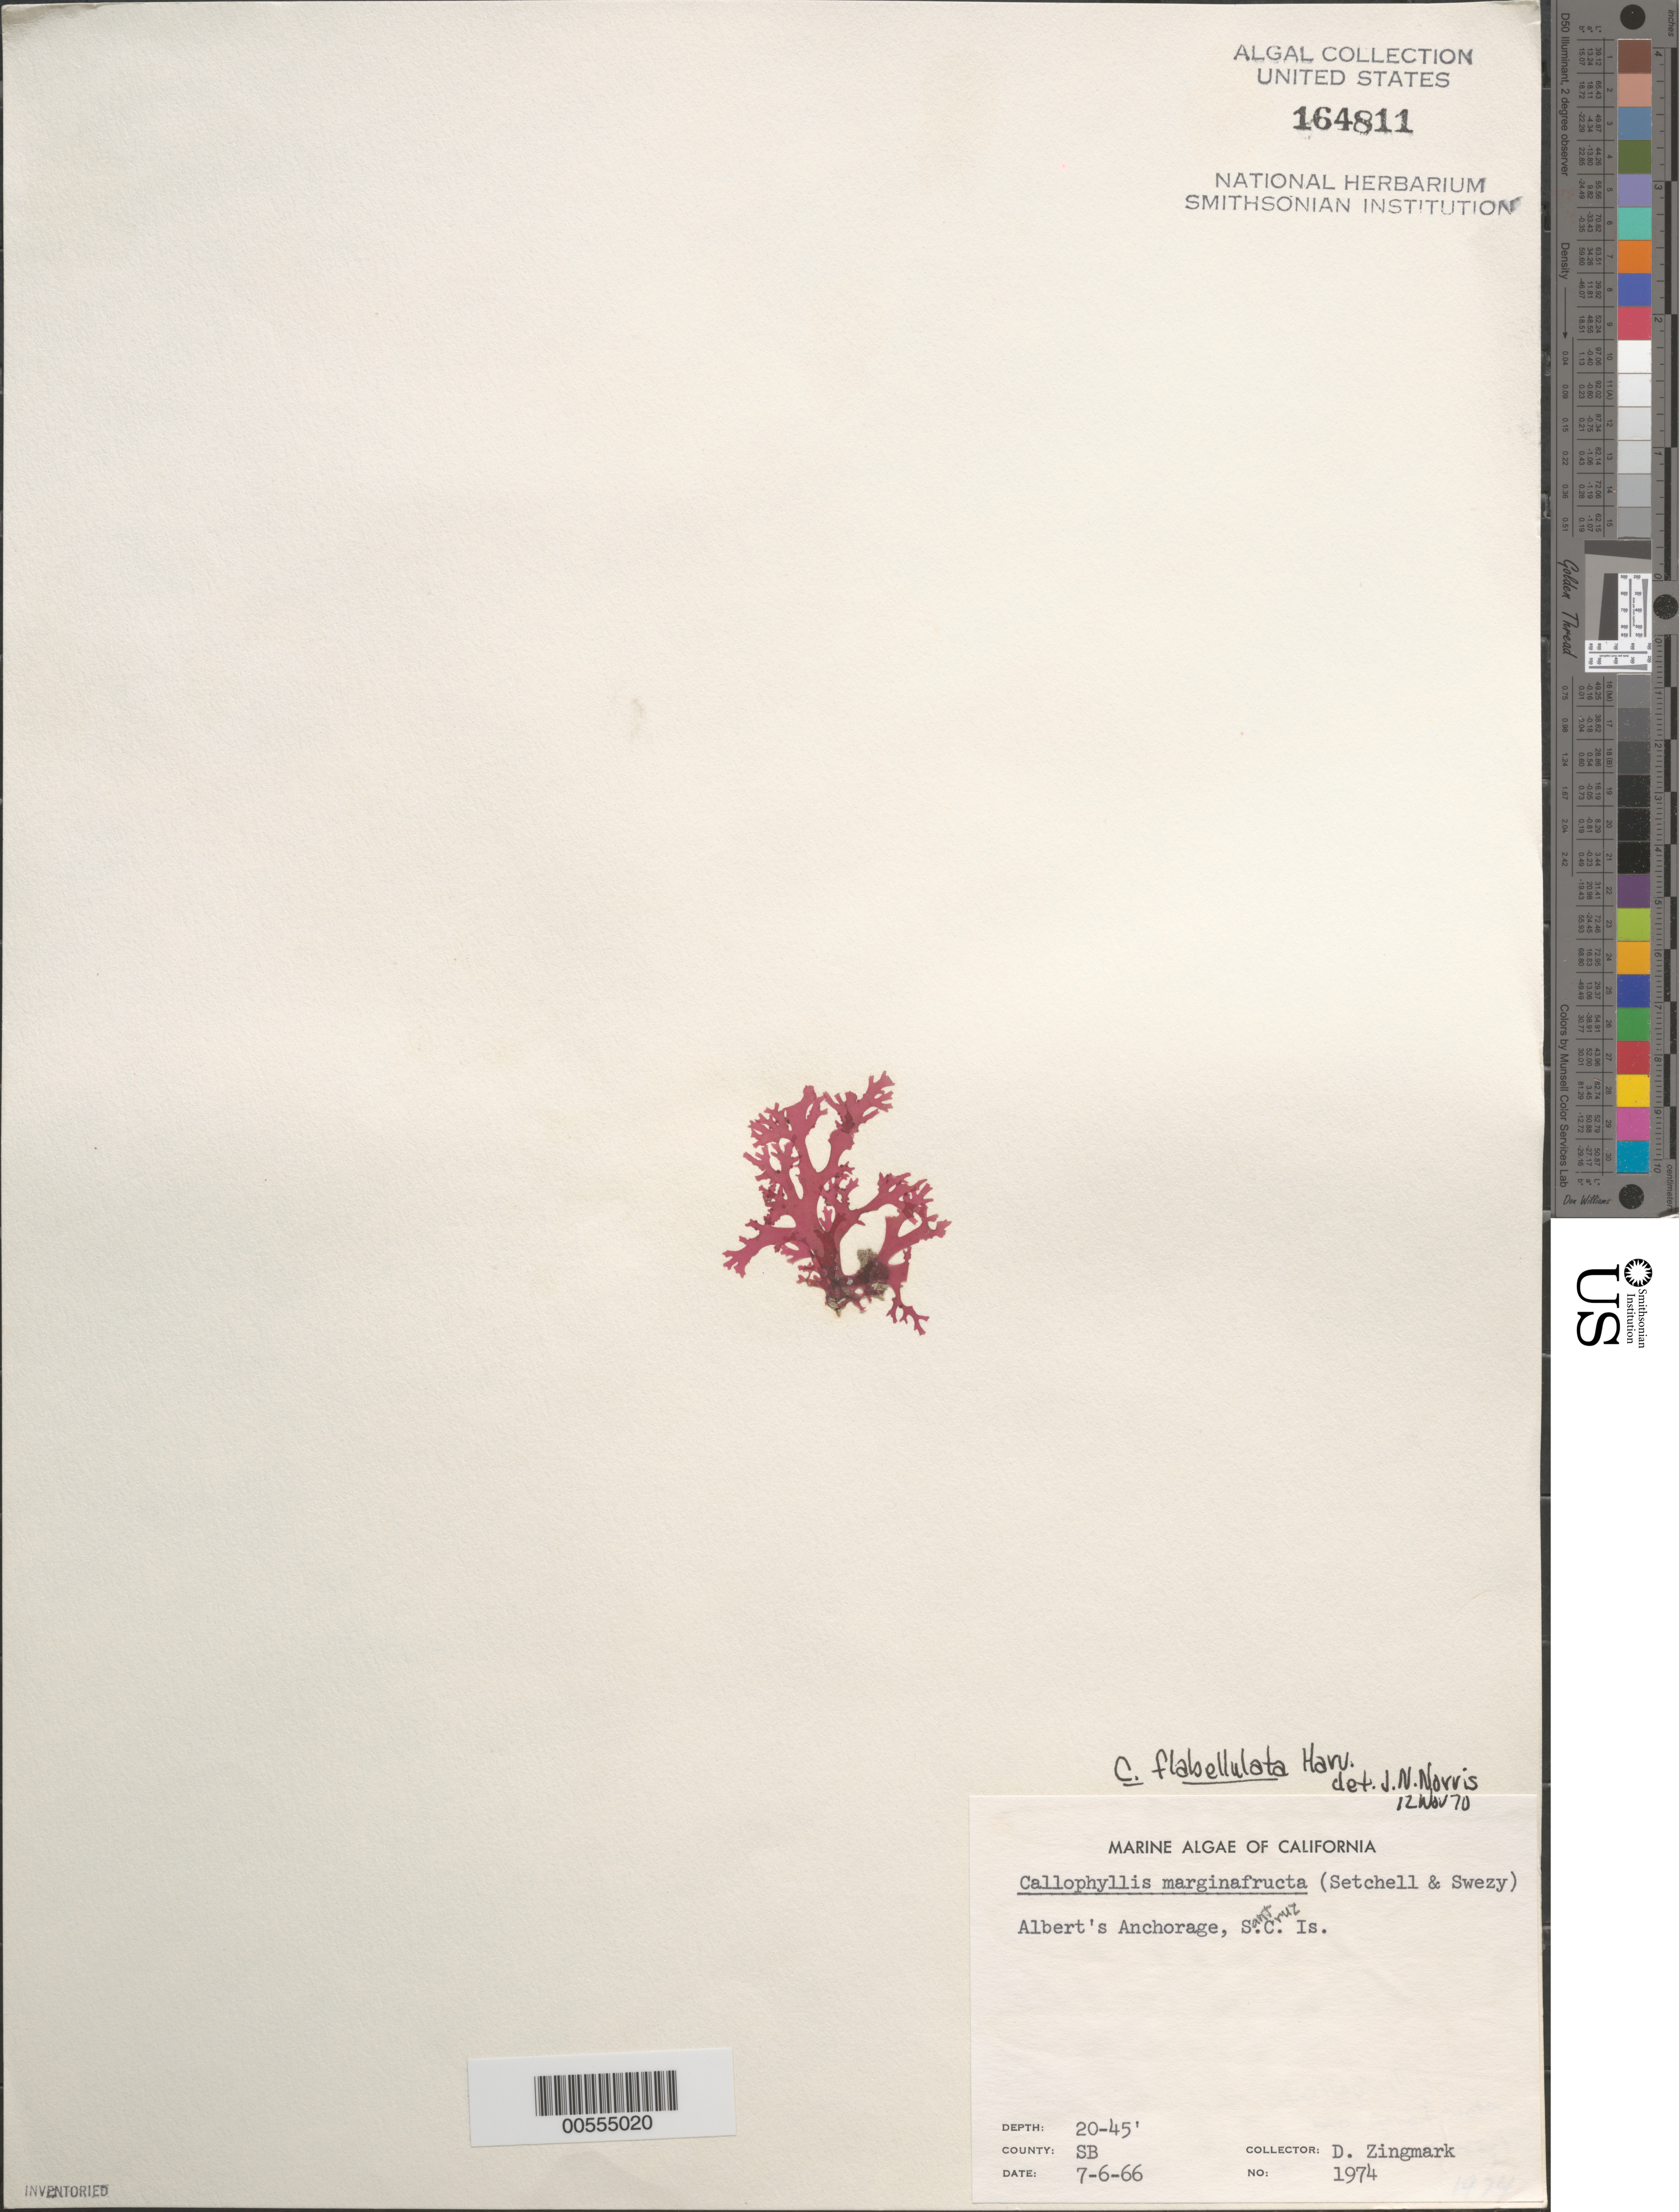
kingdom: Plantae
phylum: Rhodophyta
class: Florideophyceae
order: Gigartinales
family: Kallymeniaceae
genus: Callophyllis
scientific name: Callophyllis flabellulata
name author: Harv.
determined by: Norris, James N.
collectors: R. Zingmark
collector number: Neushul 1974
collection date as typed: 06 Jul 1966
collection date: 1966-07-06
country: United States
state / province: California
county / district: Santa Barbara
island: Santa Cruz Island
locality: Albert's Anchorage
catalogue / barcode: US 164811